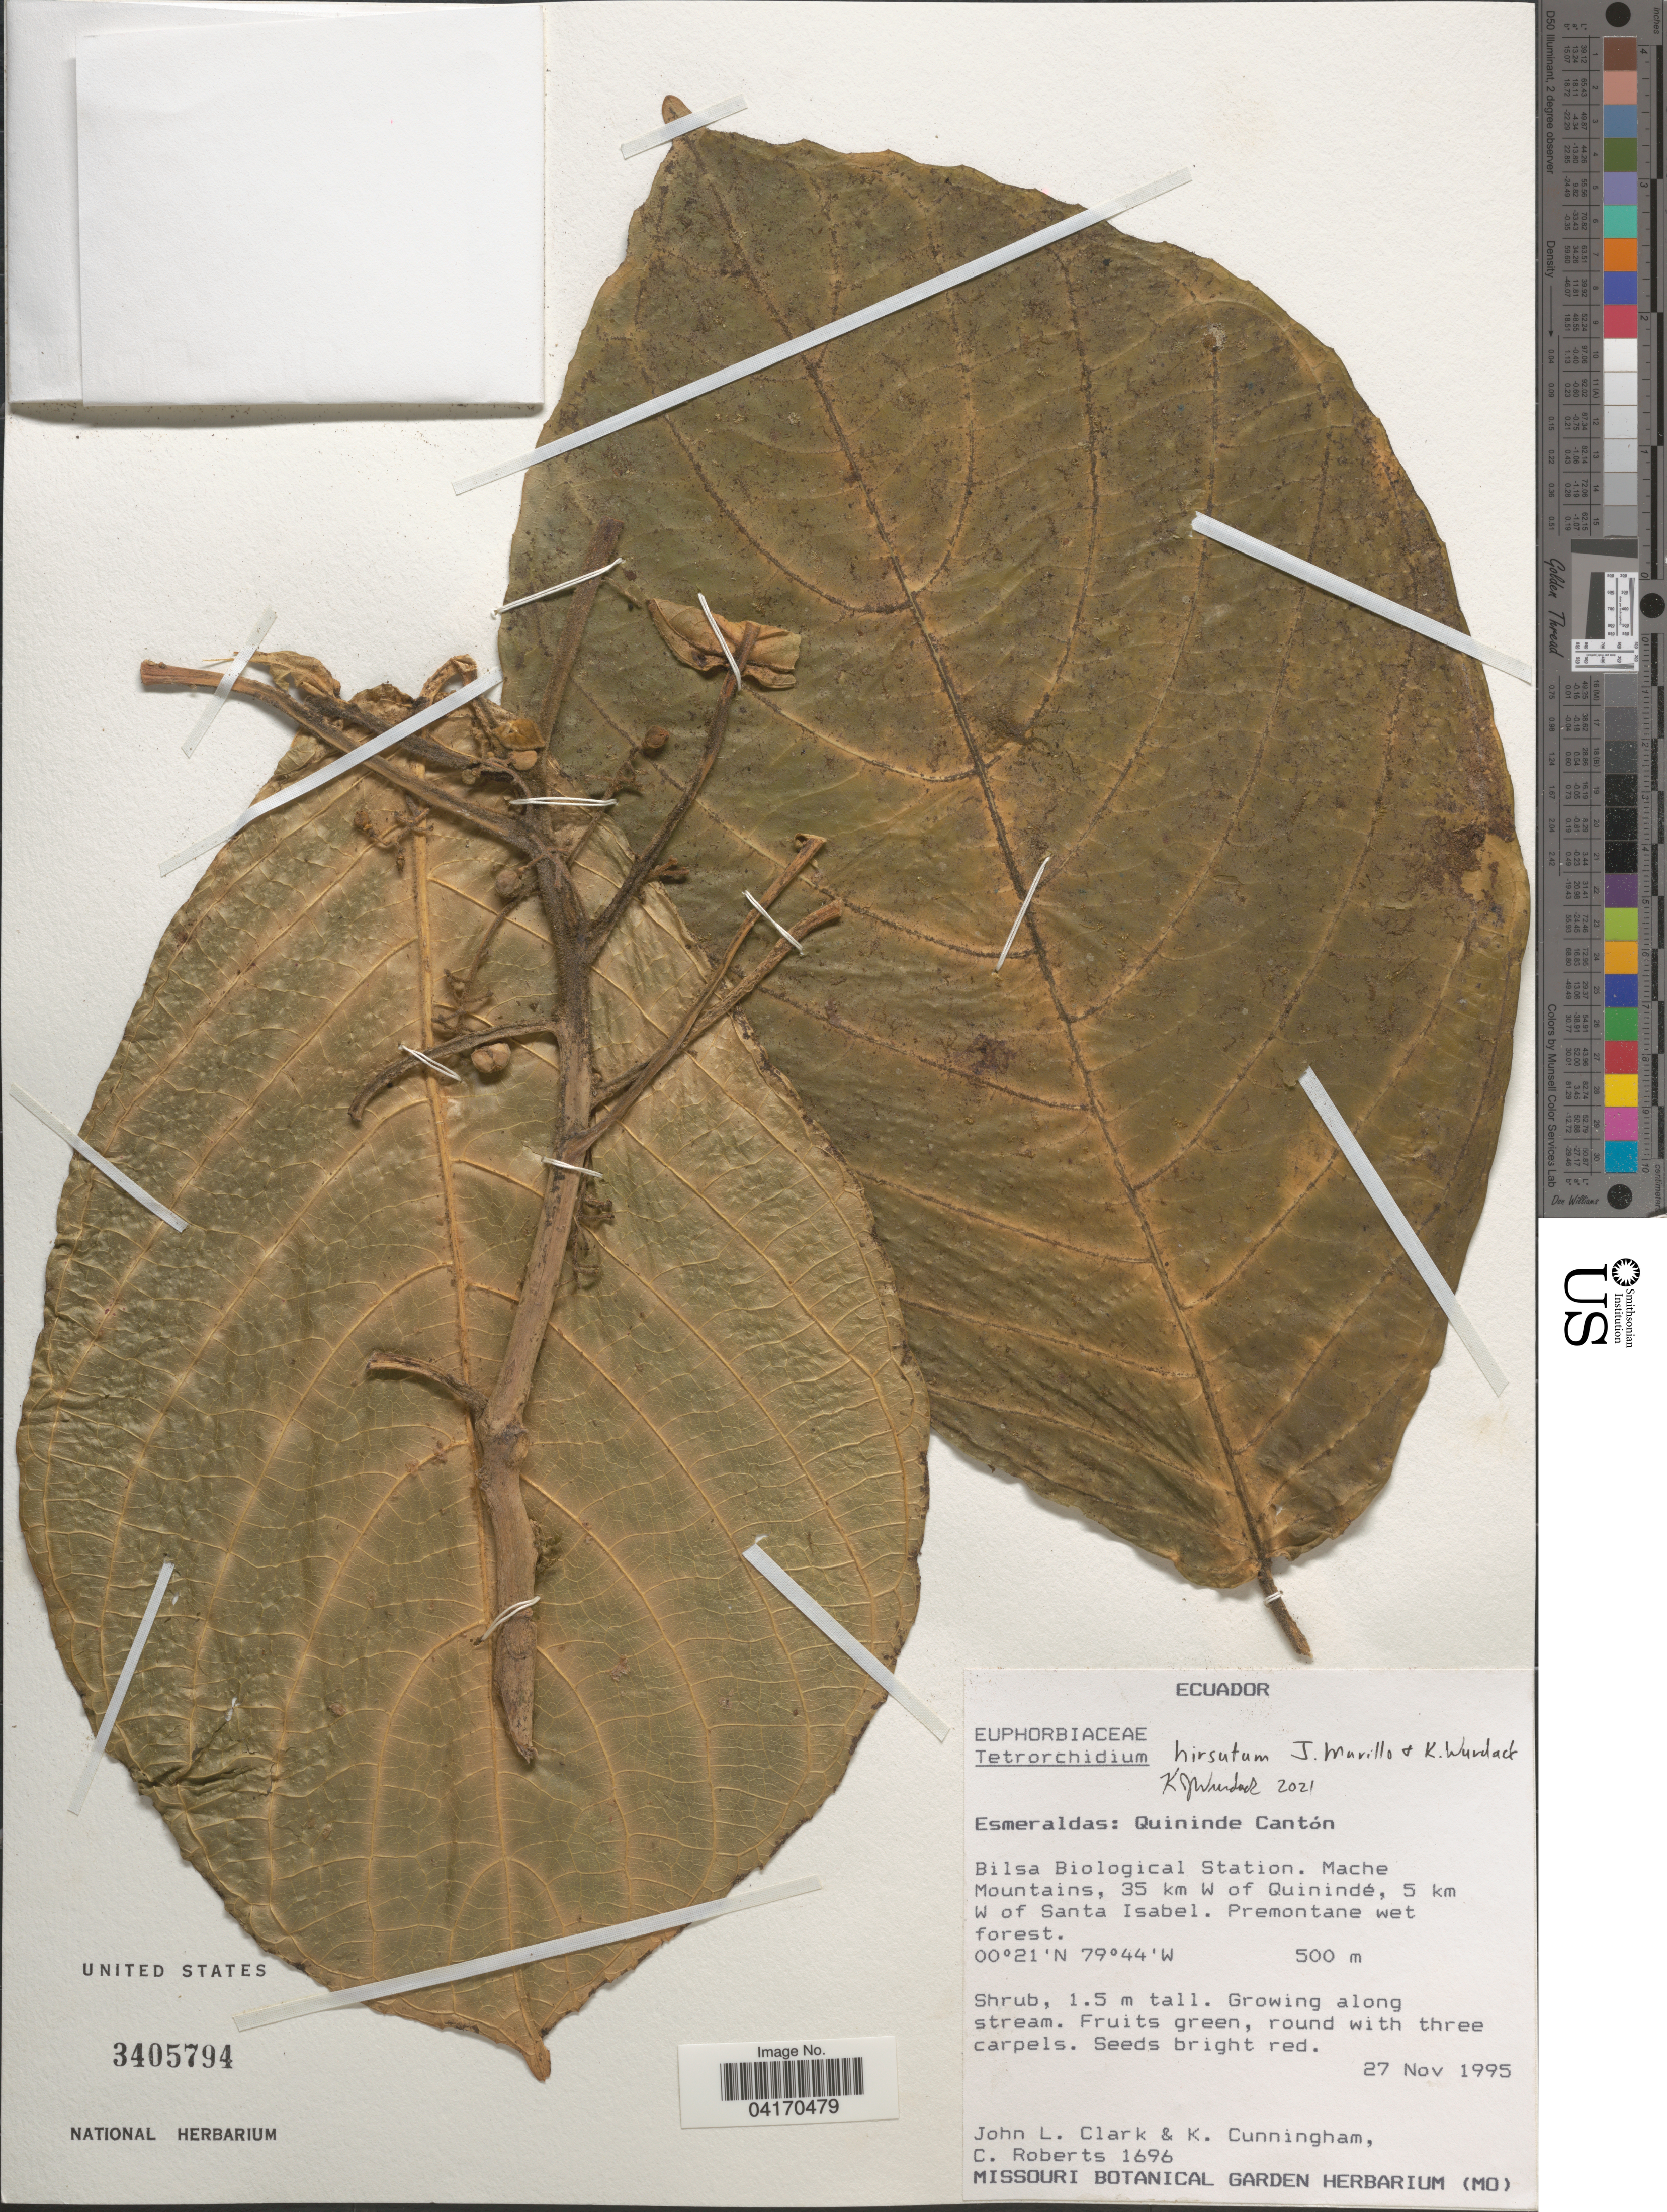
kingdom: Plantae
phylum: Tracheophyta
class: Magnoliopsida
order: Malpighiales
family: Euphorbiaceae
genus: Tetrorchidium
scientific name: Tetrorchidium hirsutum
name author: J. Murillo & K. Wurdack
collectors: J. L. Clark, K. Cunningham & C. Roberts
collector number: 1696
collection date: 1995-11-27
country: Ecuador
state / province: Esmeraldas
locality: Quininde Cantón. Bilsa Biological Station. Mache Mountains, 35 km W of Quinindé, 5 km W of Santa Isabel.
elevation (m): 500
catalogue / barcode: US 3405794